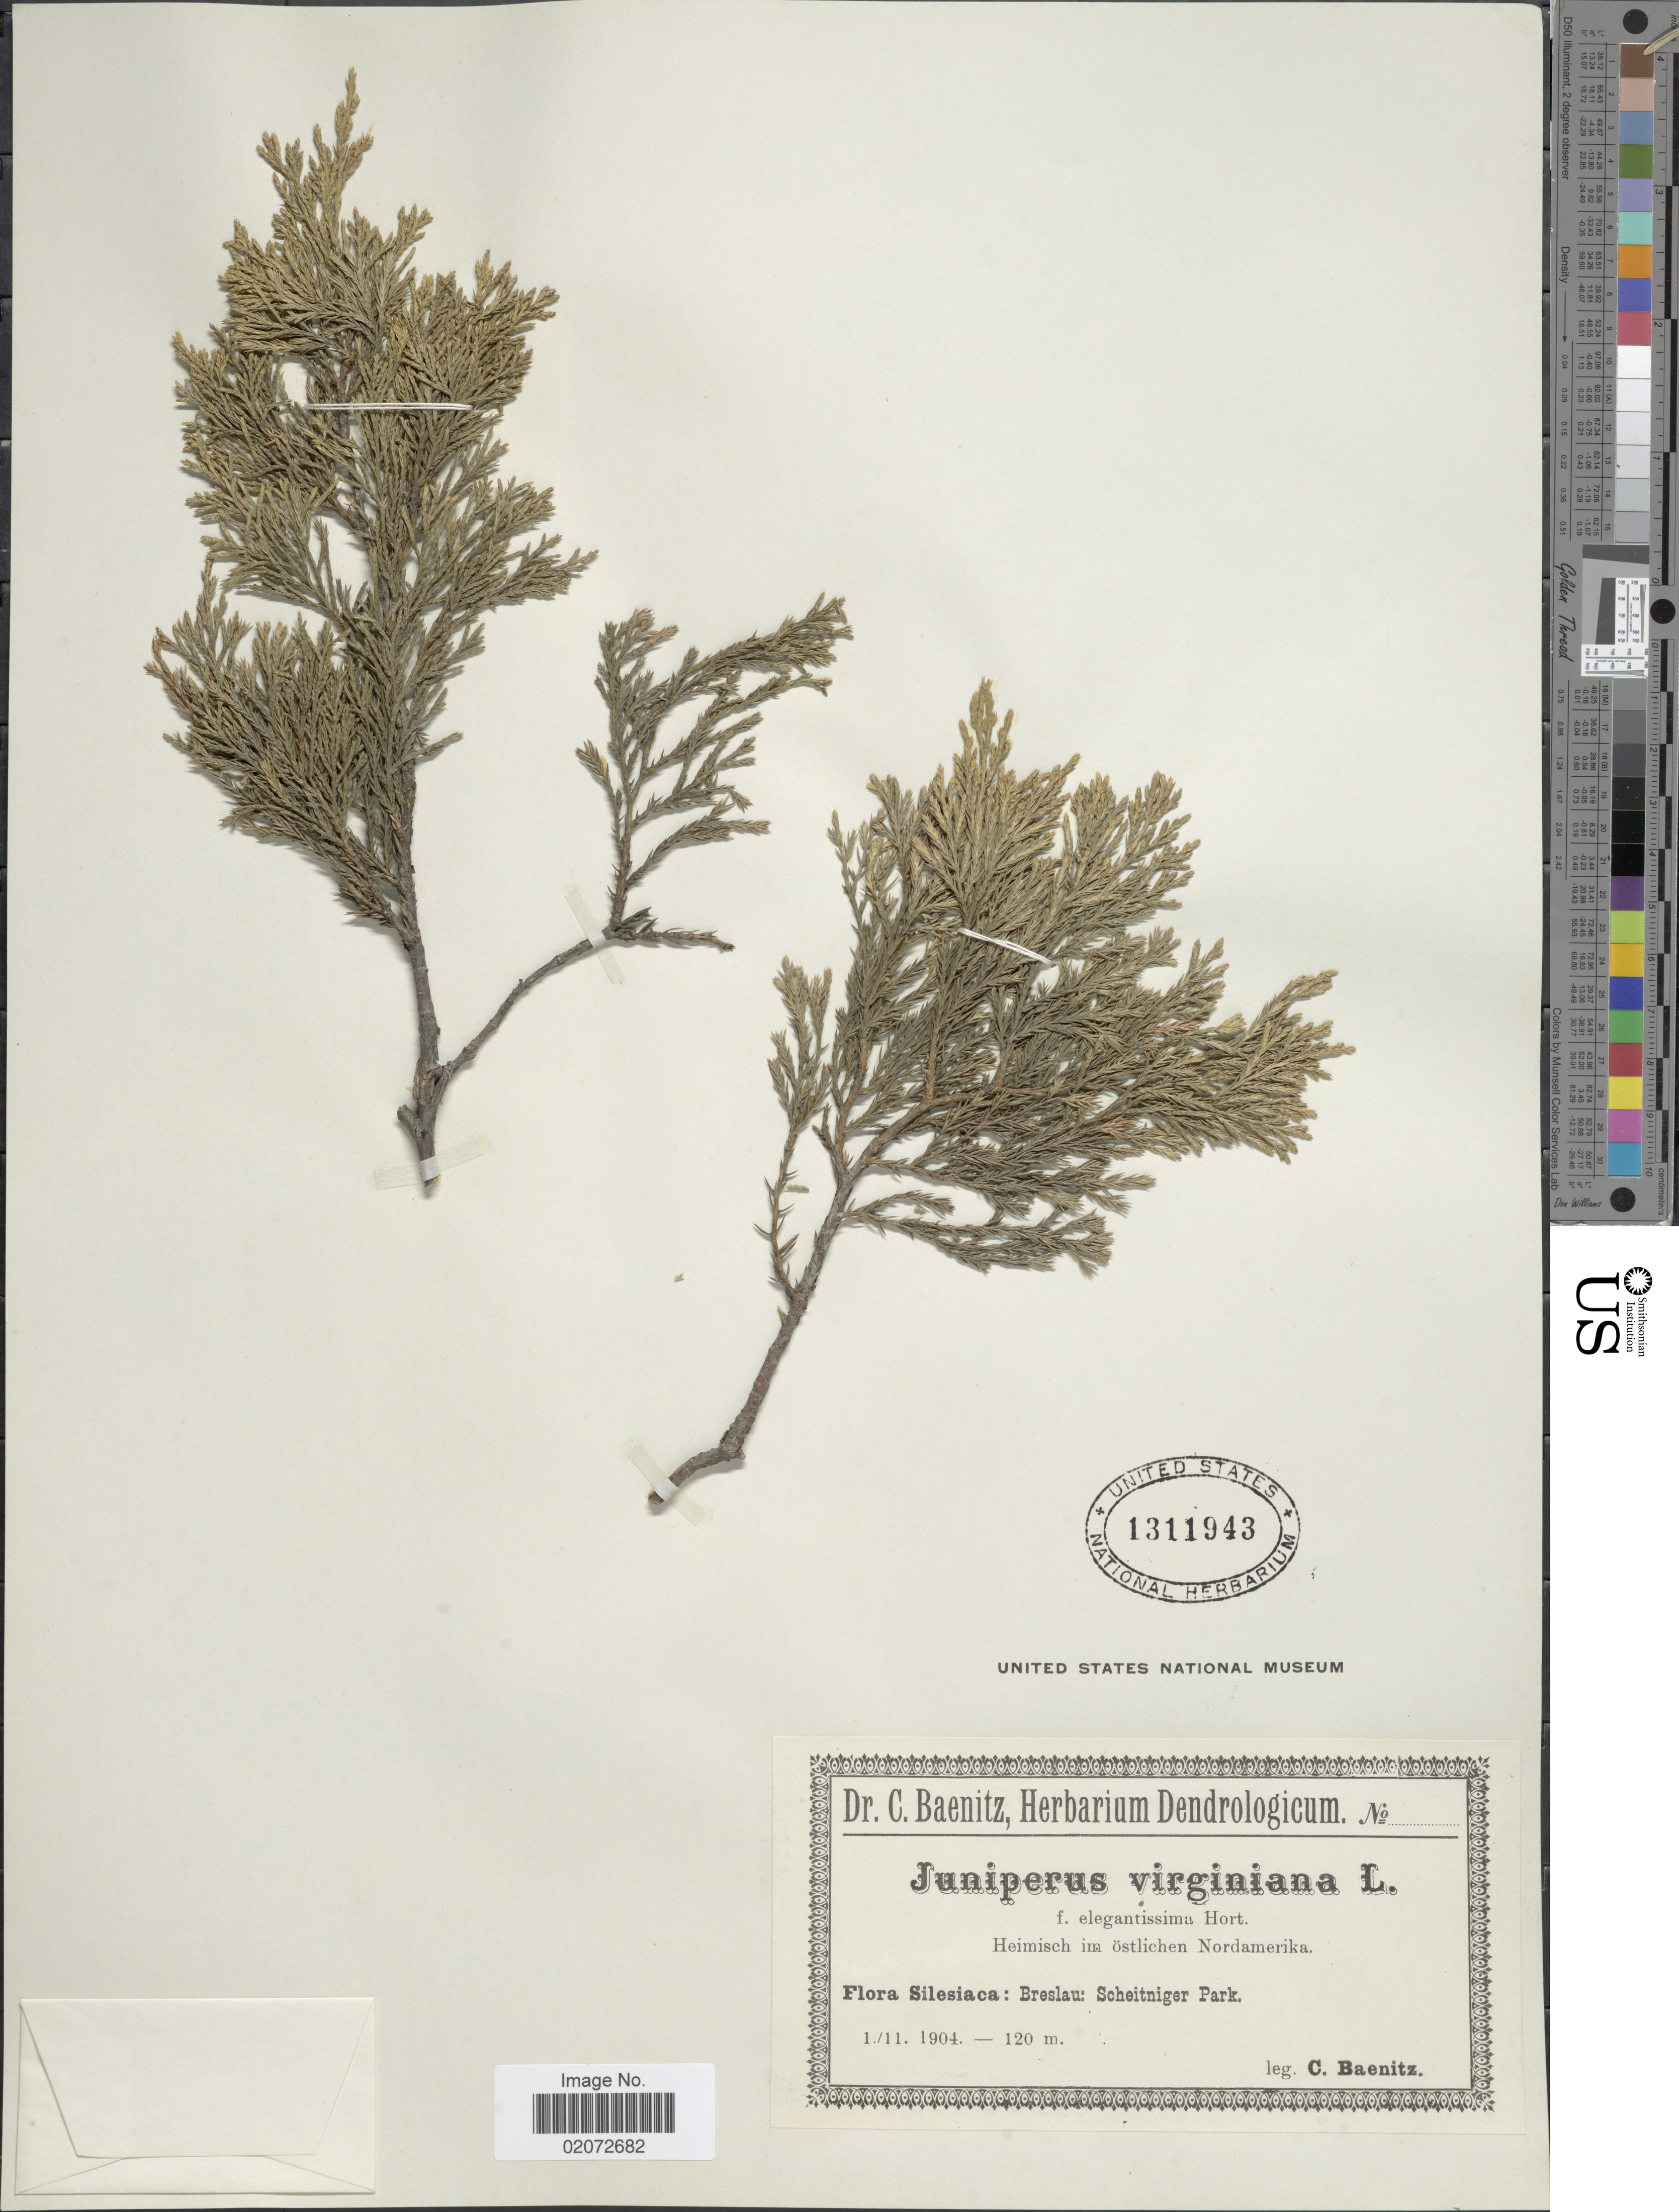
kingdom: Plantae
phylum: Tracheophyta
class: Pinopsida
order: Pinales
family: Cupressaceae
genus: Juniperus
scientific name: Juniperus virginiana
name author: L.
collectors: C. G. Baenitz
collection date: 1904-11-01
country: Poland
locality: Silesiaca: Breslau; Scheitniger Park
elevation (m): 120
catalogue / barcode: US 1311943